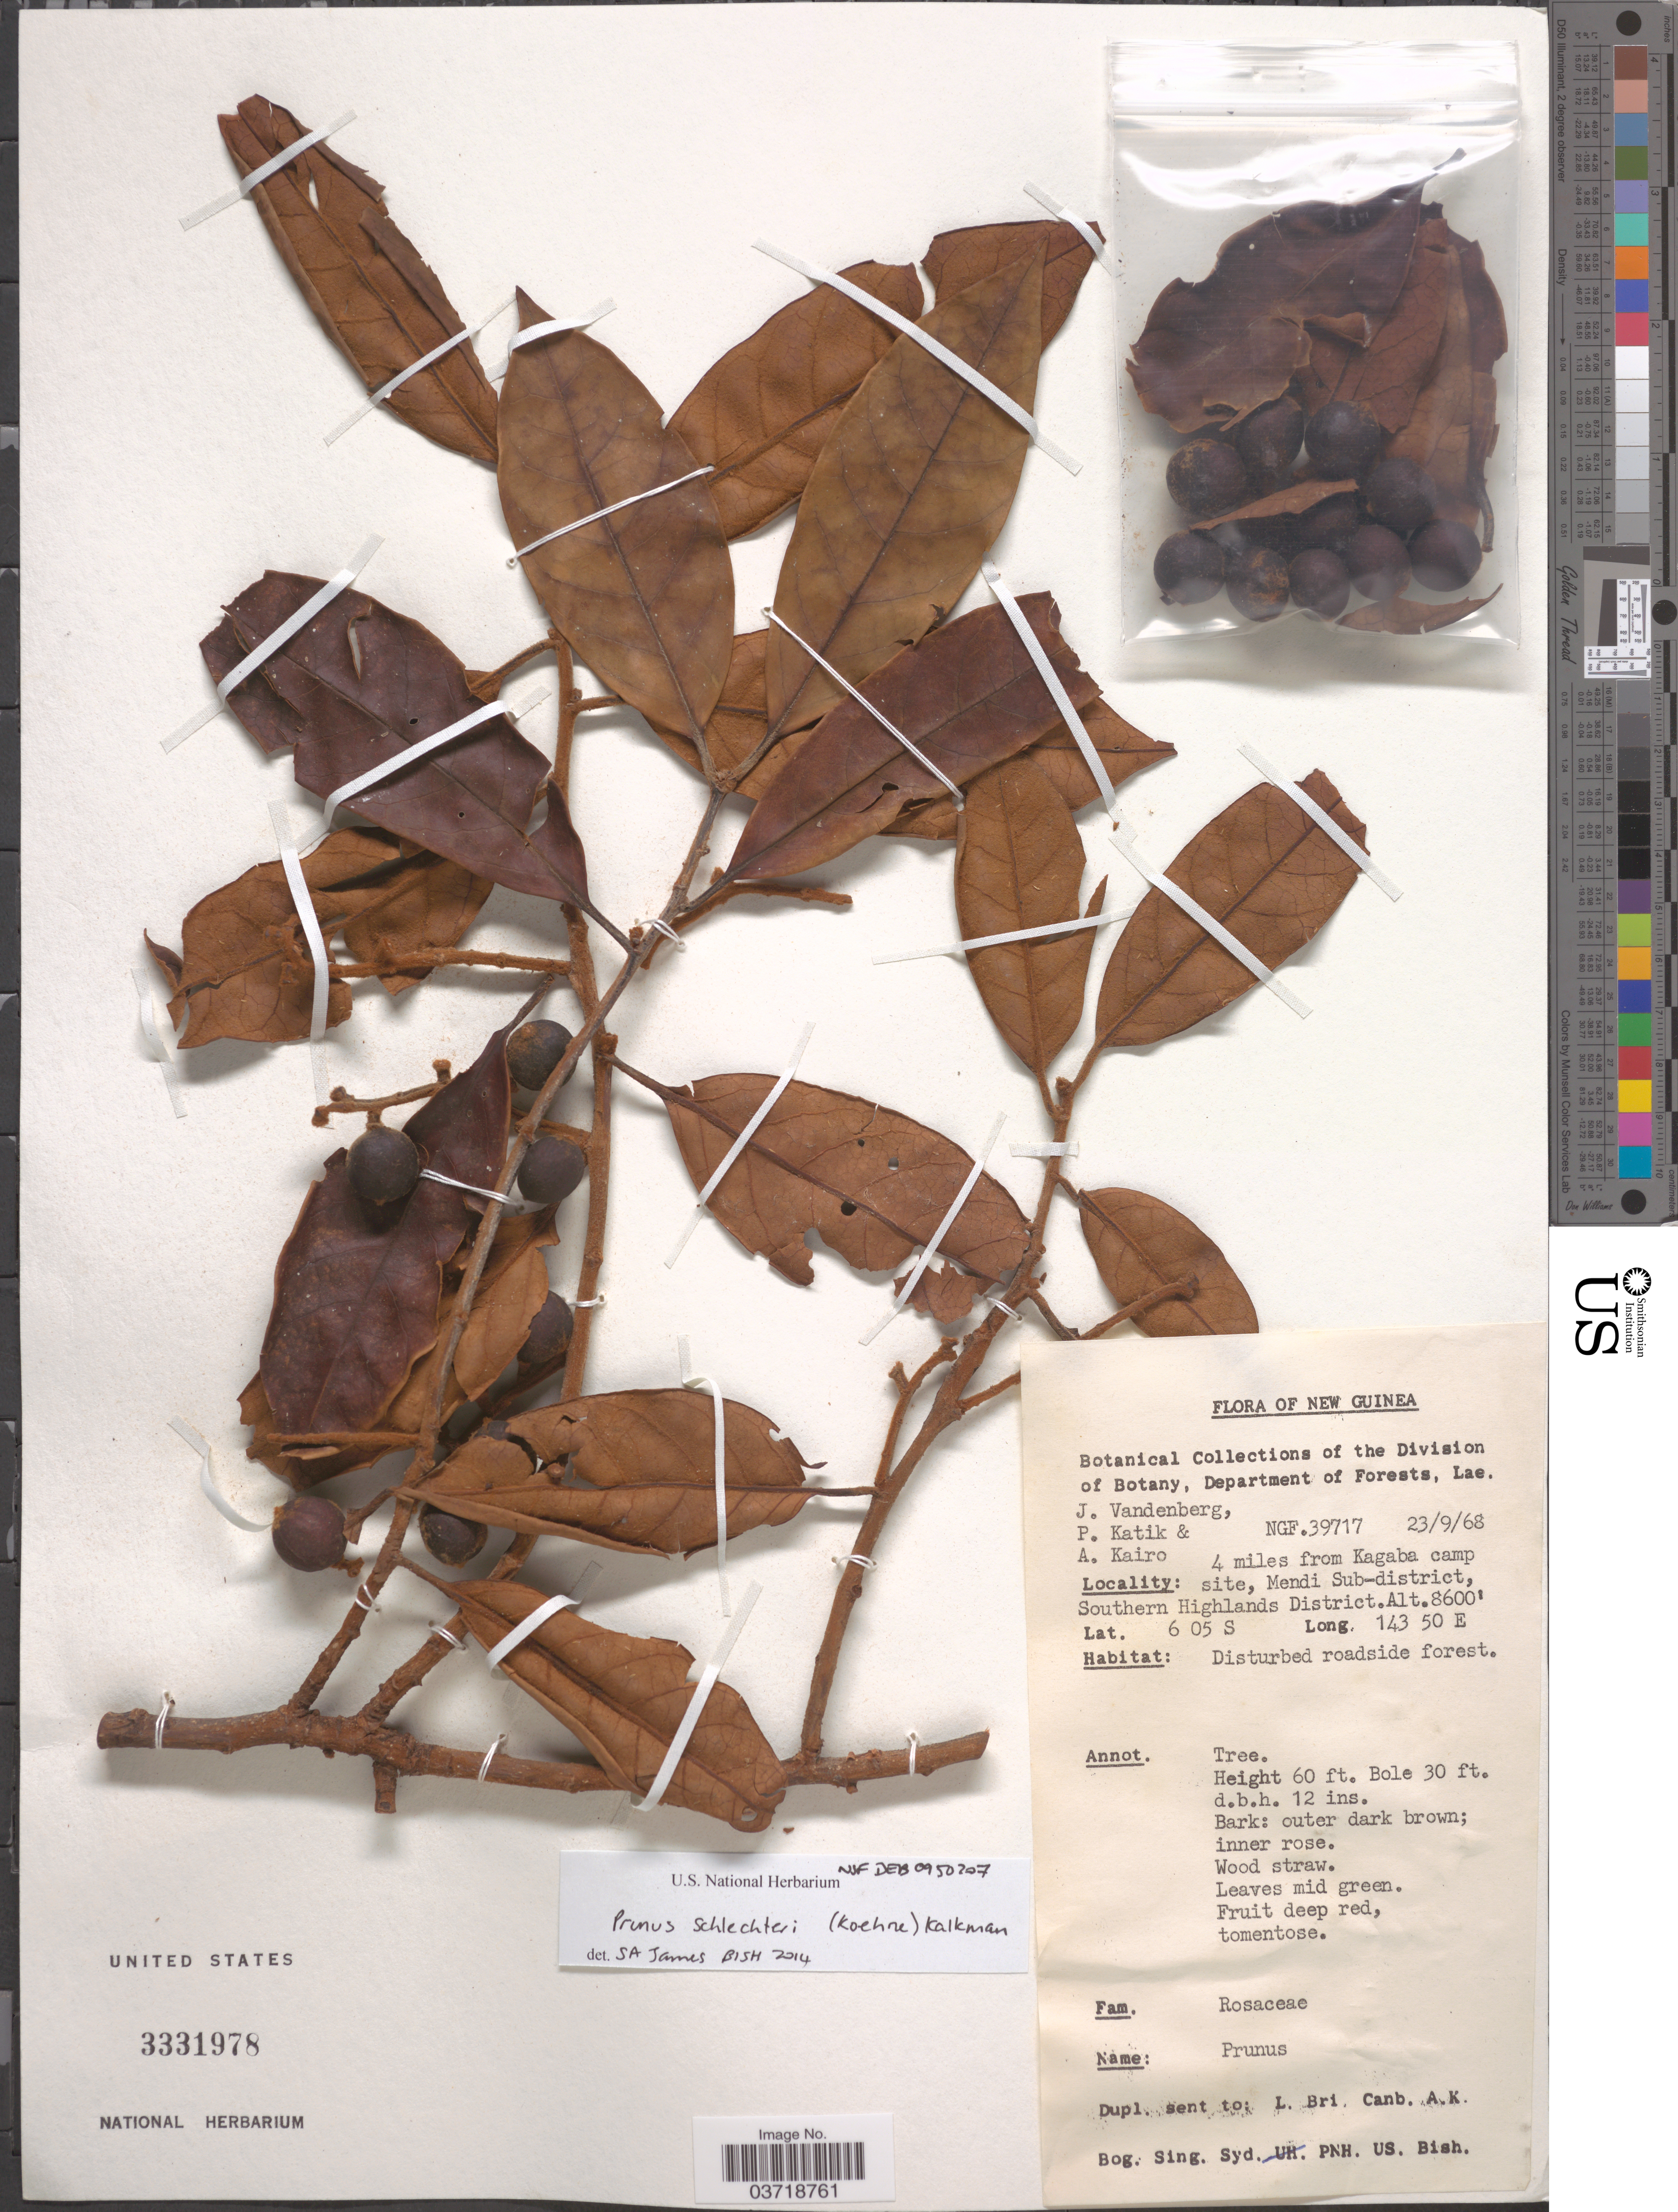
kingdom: Plantae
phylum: Tracheophyta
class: Magnoliopsida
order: Rosales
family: Rosaceae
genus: Prunus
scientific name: Prunus schlechteri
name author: (Koehne) Kalkman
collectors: J. Vandenberg, P. Katik & A. Kairo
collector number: NGF39717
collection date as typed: Transcribed d/m/y: 23/9/68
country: Papua New Guinea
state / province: Southern Highlands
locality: New Guinea. 4 miles from Kagaba camp site, Mendi Sub-district, Southern Highlands District.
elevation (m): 2621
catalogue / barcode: US 3331978